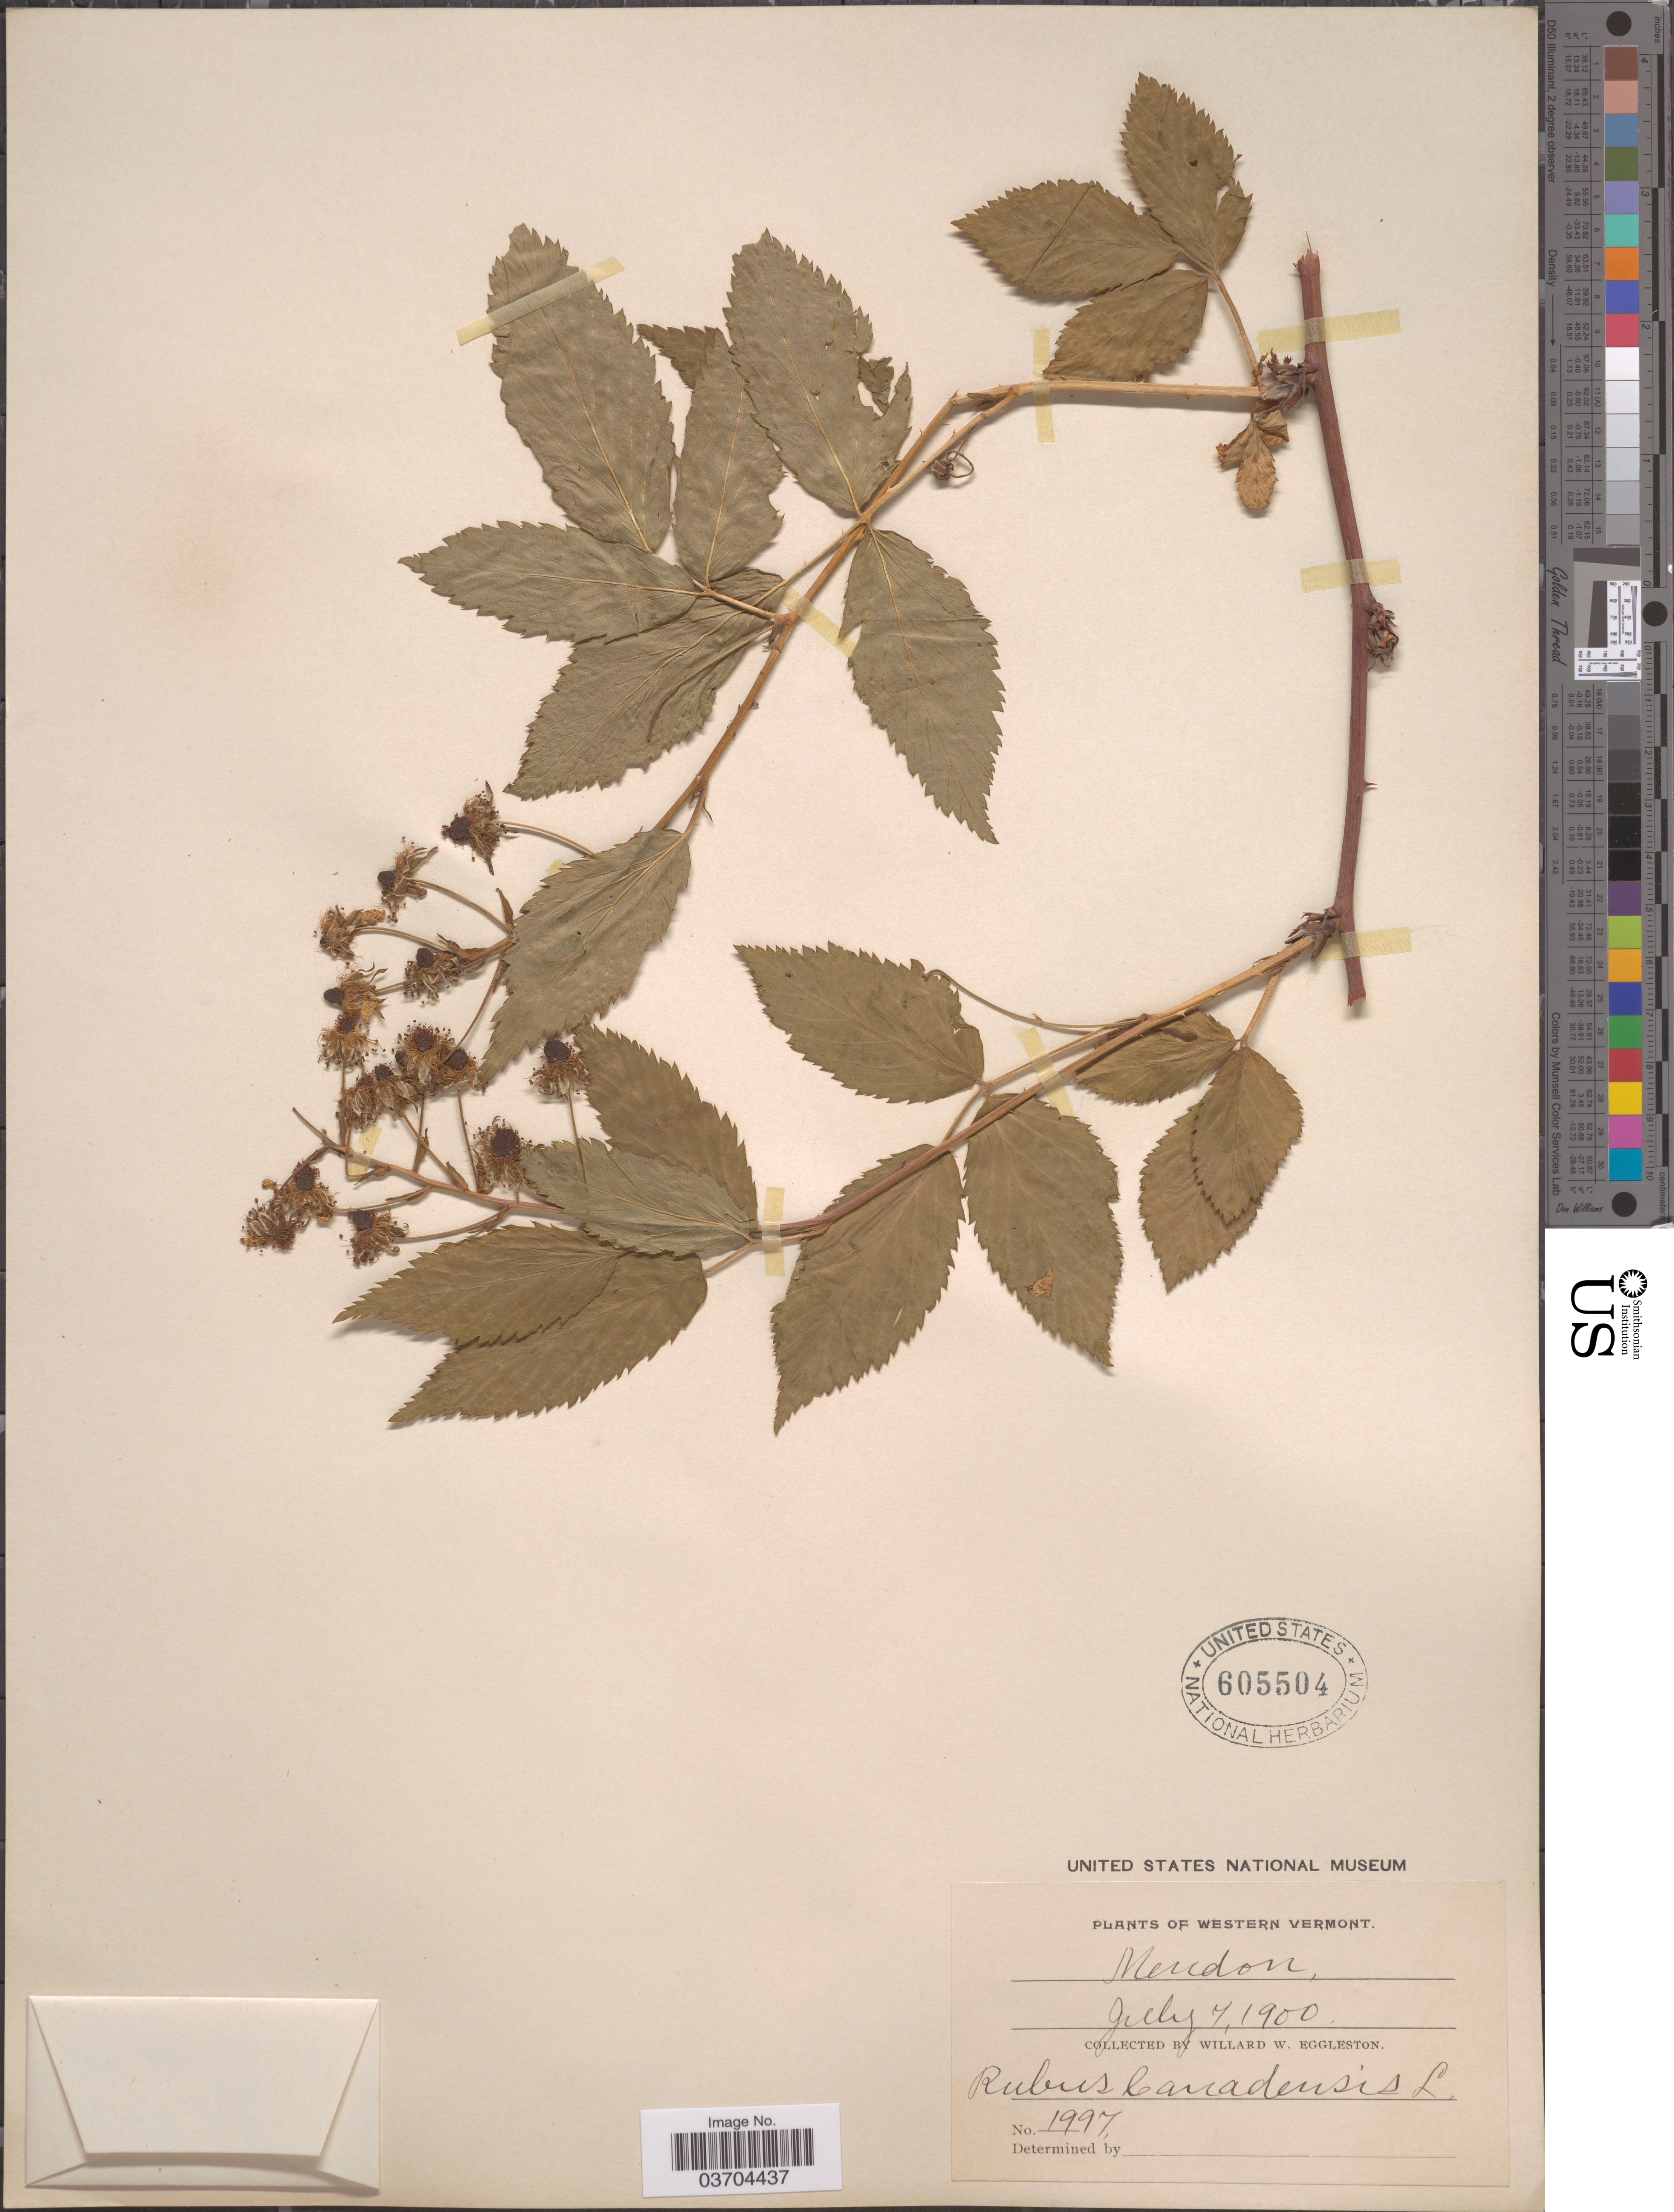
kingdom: Plantae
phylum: Tracheophyta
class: Magnoliopsida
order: Rosales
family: Rosaceae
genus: Rubus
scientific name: Rubus canadensis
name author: L.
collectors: W. W. Eggleston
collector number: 1997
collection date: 1900-07-07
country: United States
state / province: Vermont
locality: Western Vermont. Mendon.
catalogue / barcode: US 605504